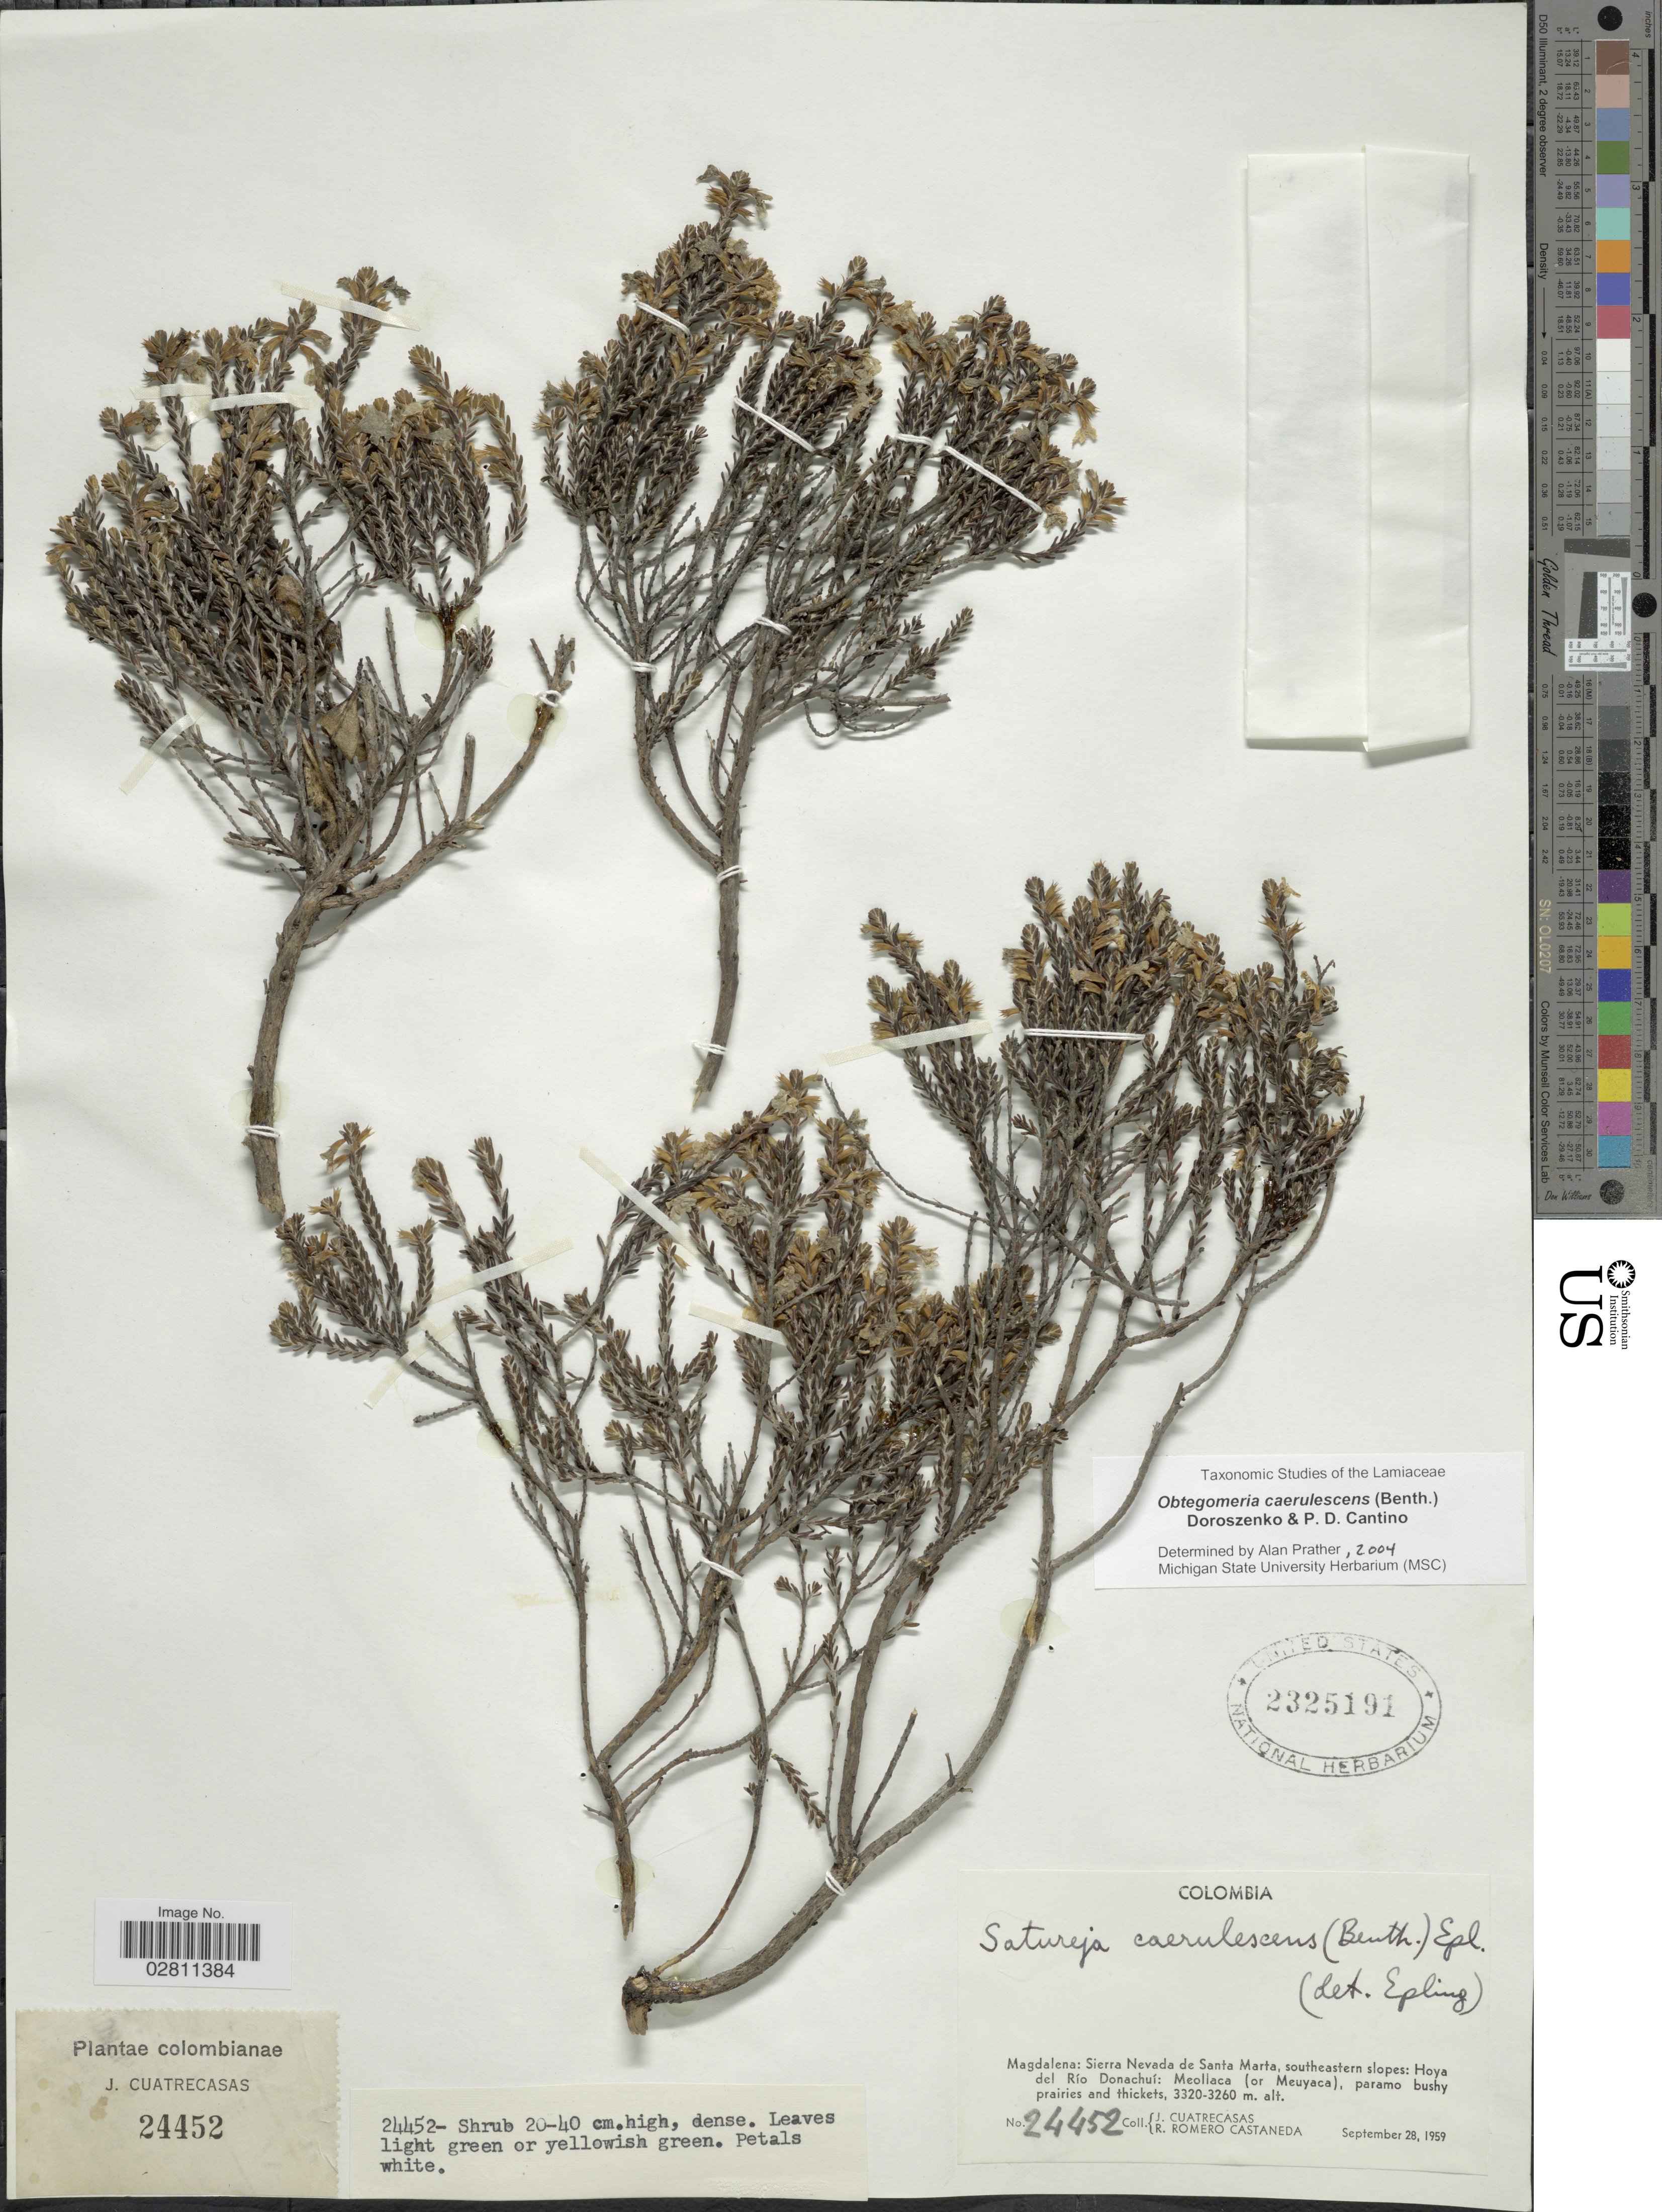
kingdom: Plantae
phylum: Tracheophyta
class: Magnoliopsida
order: Lamiales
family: Lamiaceae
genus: Obtegomeria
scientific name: Obtegomeria caerulescens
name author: (Benth.) Doroszenko & P.D. Cantino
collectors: J. Cuatrecasas & R. Romero Castañeda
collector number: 24452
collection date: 1959-09-28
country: Colombia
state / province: Magdalena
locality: Sierra Nevada de Santa Marta, southeastern slopes: Hoya del Río Donachuí: Meollaca (or Meuyaca).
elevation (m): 3260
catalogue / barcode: US 2325191